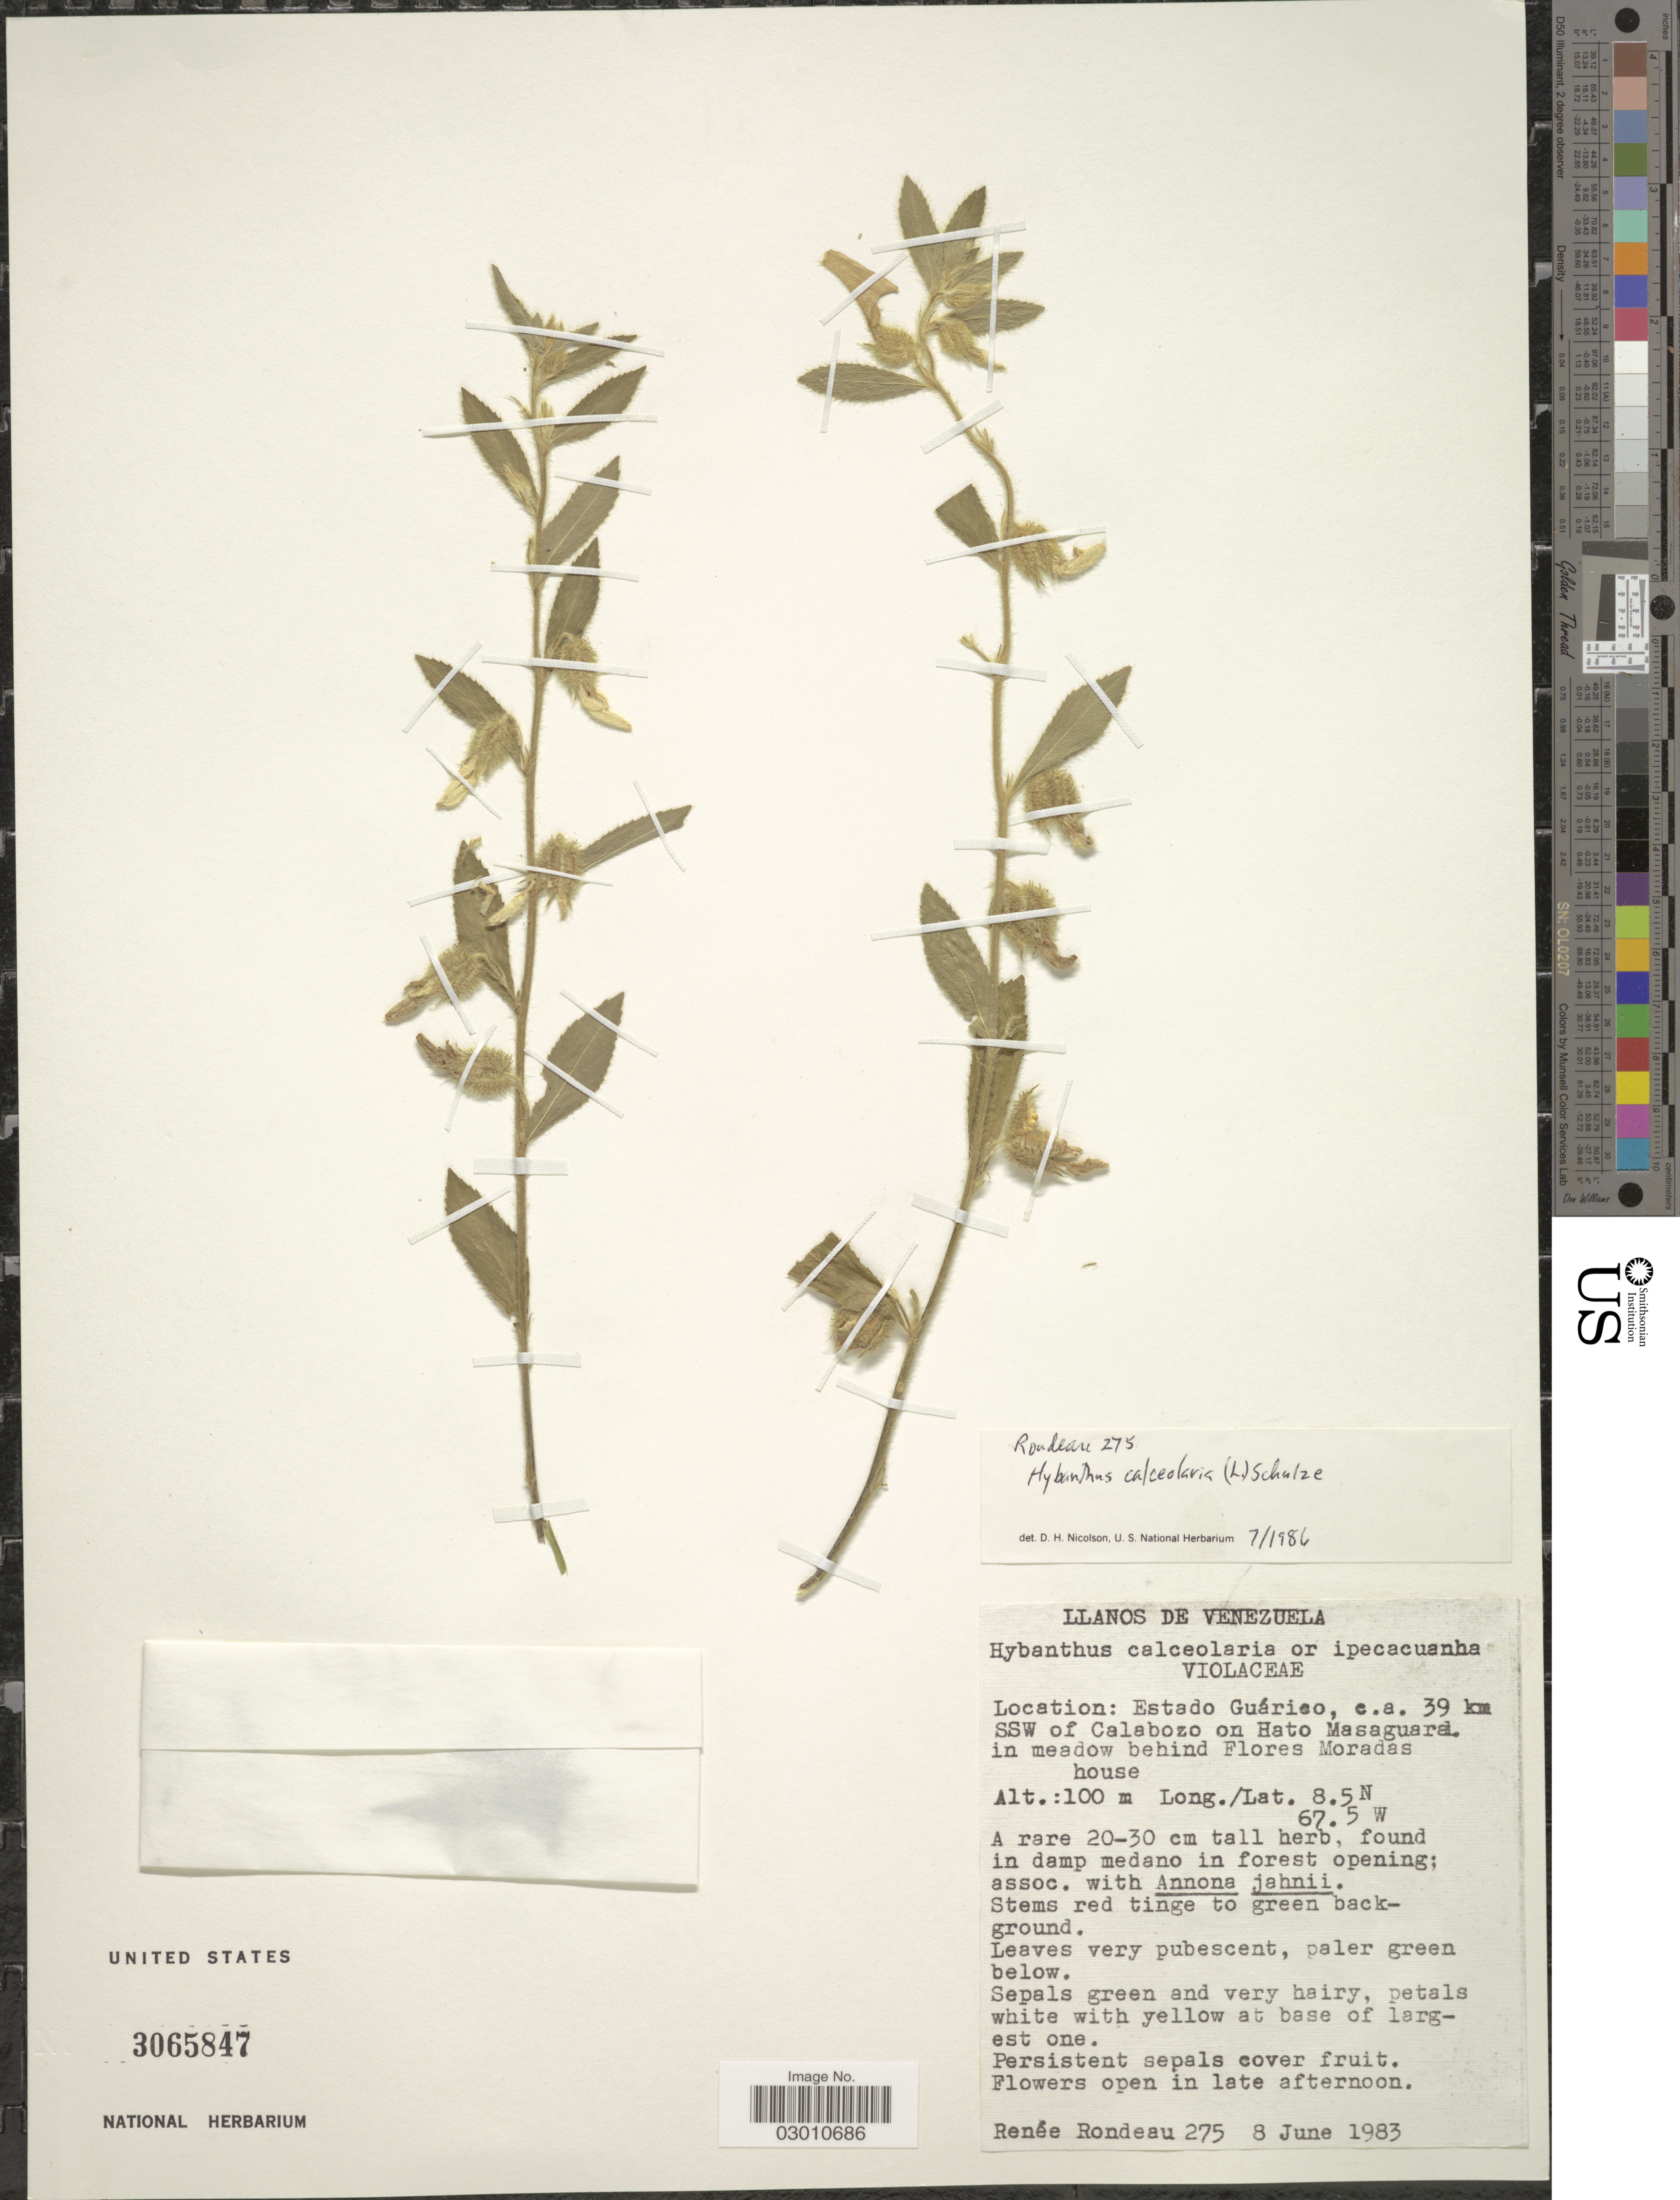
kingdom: Plantae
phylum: Tracheophyta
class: Magnoliopsida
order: Malpighiales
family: Violaceae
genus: Pombalia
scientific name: Pombalia calceolaria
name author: (L.) Paula-Souza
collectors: R. Rondeau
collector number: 275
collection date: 1983-06-08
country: Venezuela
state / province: Guárico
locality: C.a. 39 km SSW of Calabozo on Hato Masaguara in meadow behind Flores Moradas house.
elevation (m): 100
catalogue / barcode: US 3065847